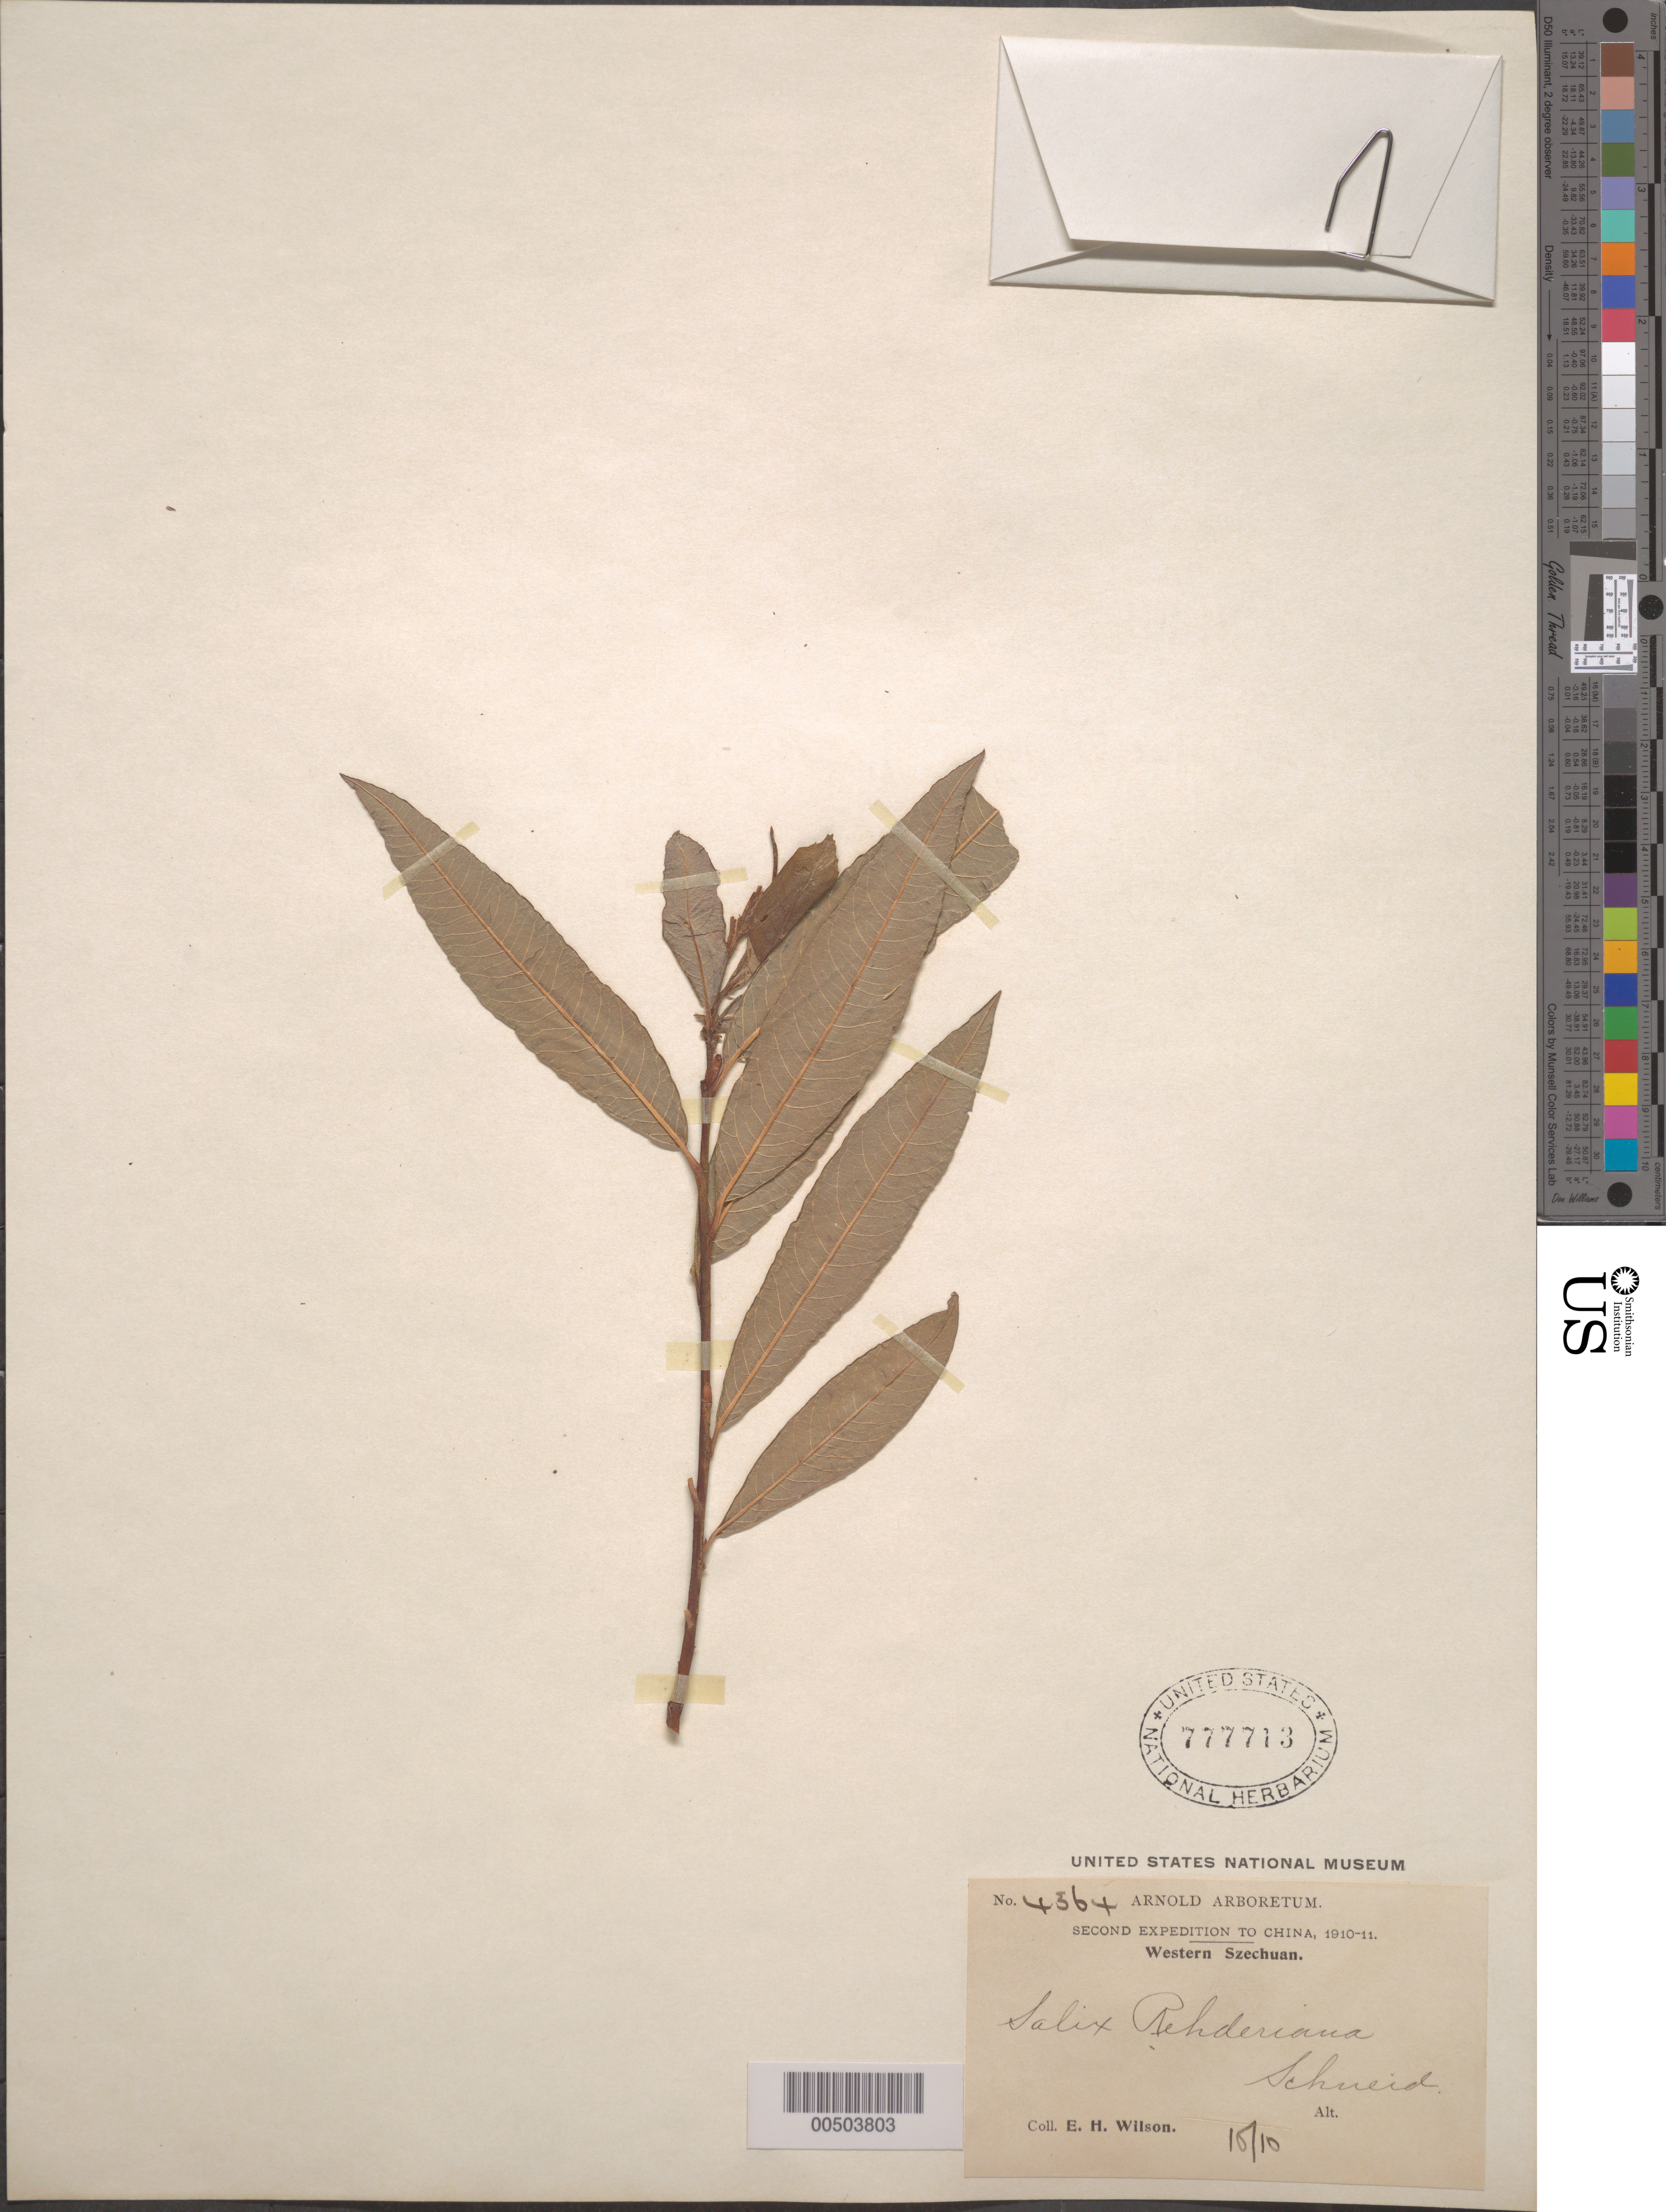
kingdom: Plantae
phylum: Tracheophyta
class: Magnoliopsida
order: Malpighiales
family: Salicaceae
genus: Salix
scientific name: Salix rehderiana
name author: C.K. Schneid.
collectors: E. H. Wilson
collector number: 4364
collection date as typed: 1910 to -- --- 1911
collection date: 1910/1911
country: China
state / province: Sichuan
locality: Western Szechuan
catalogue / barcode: US 777713